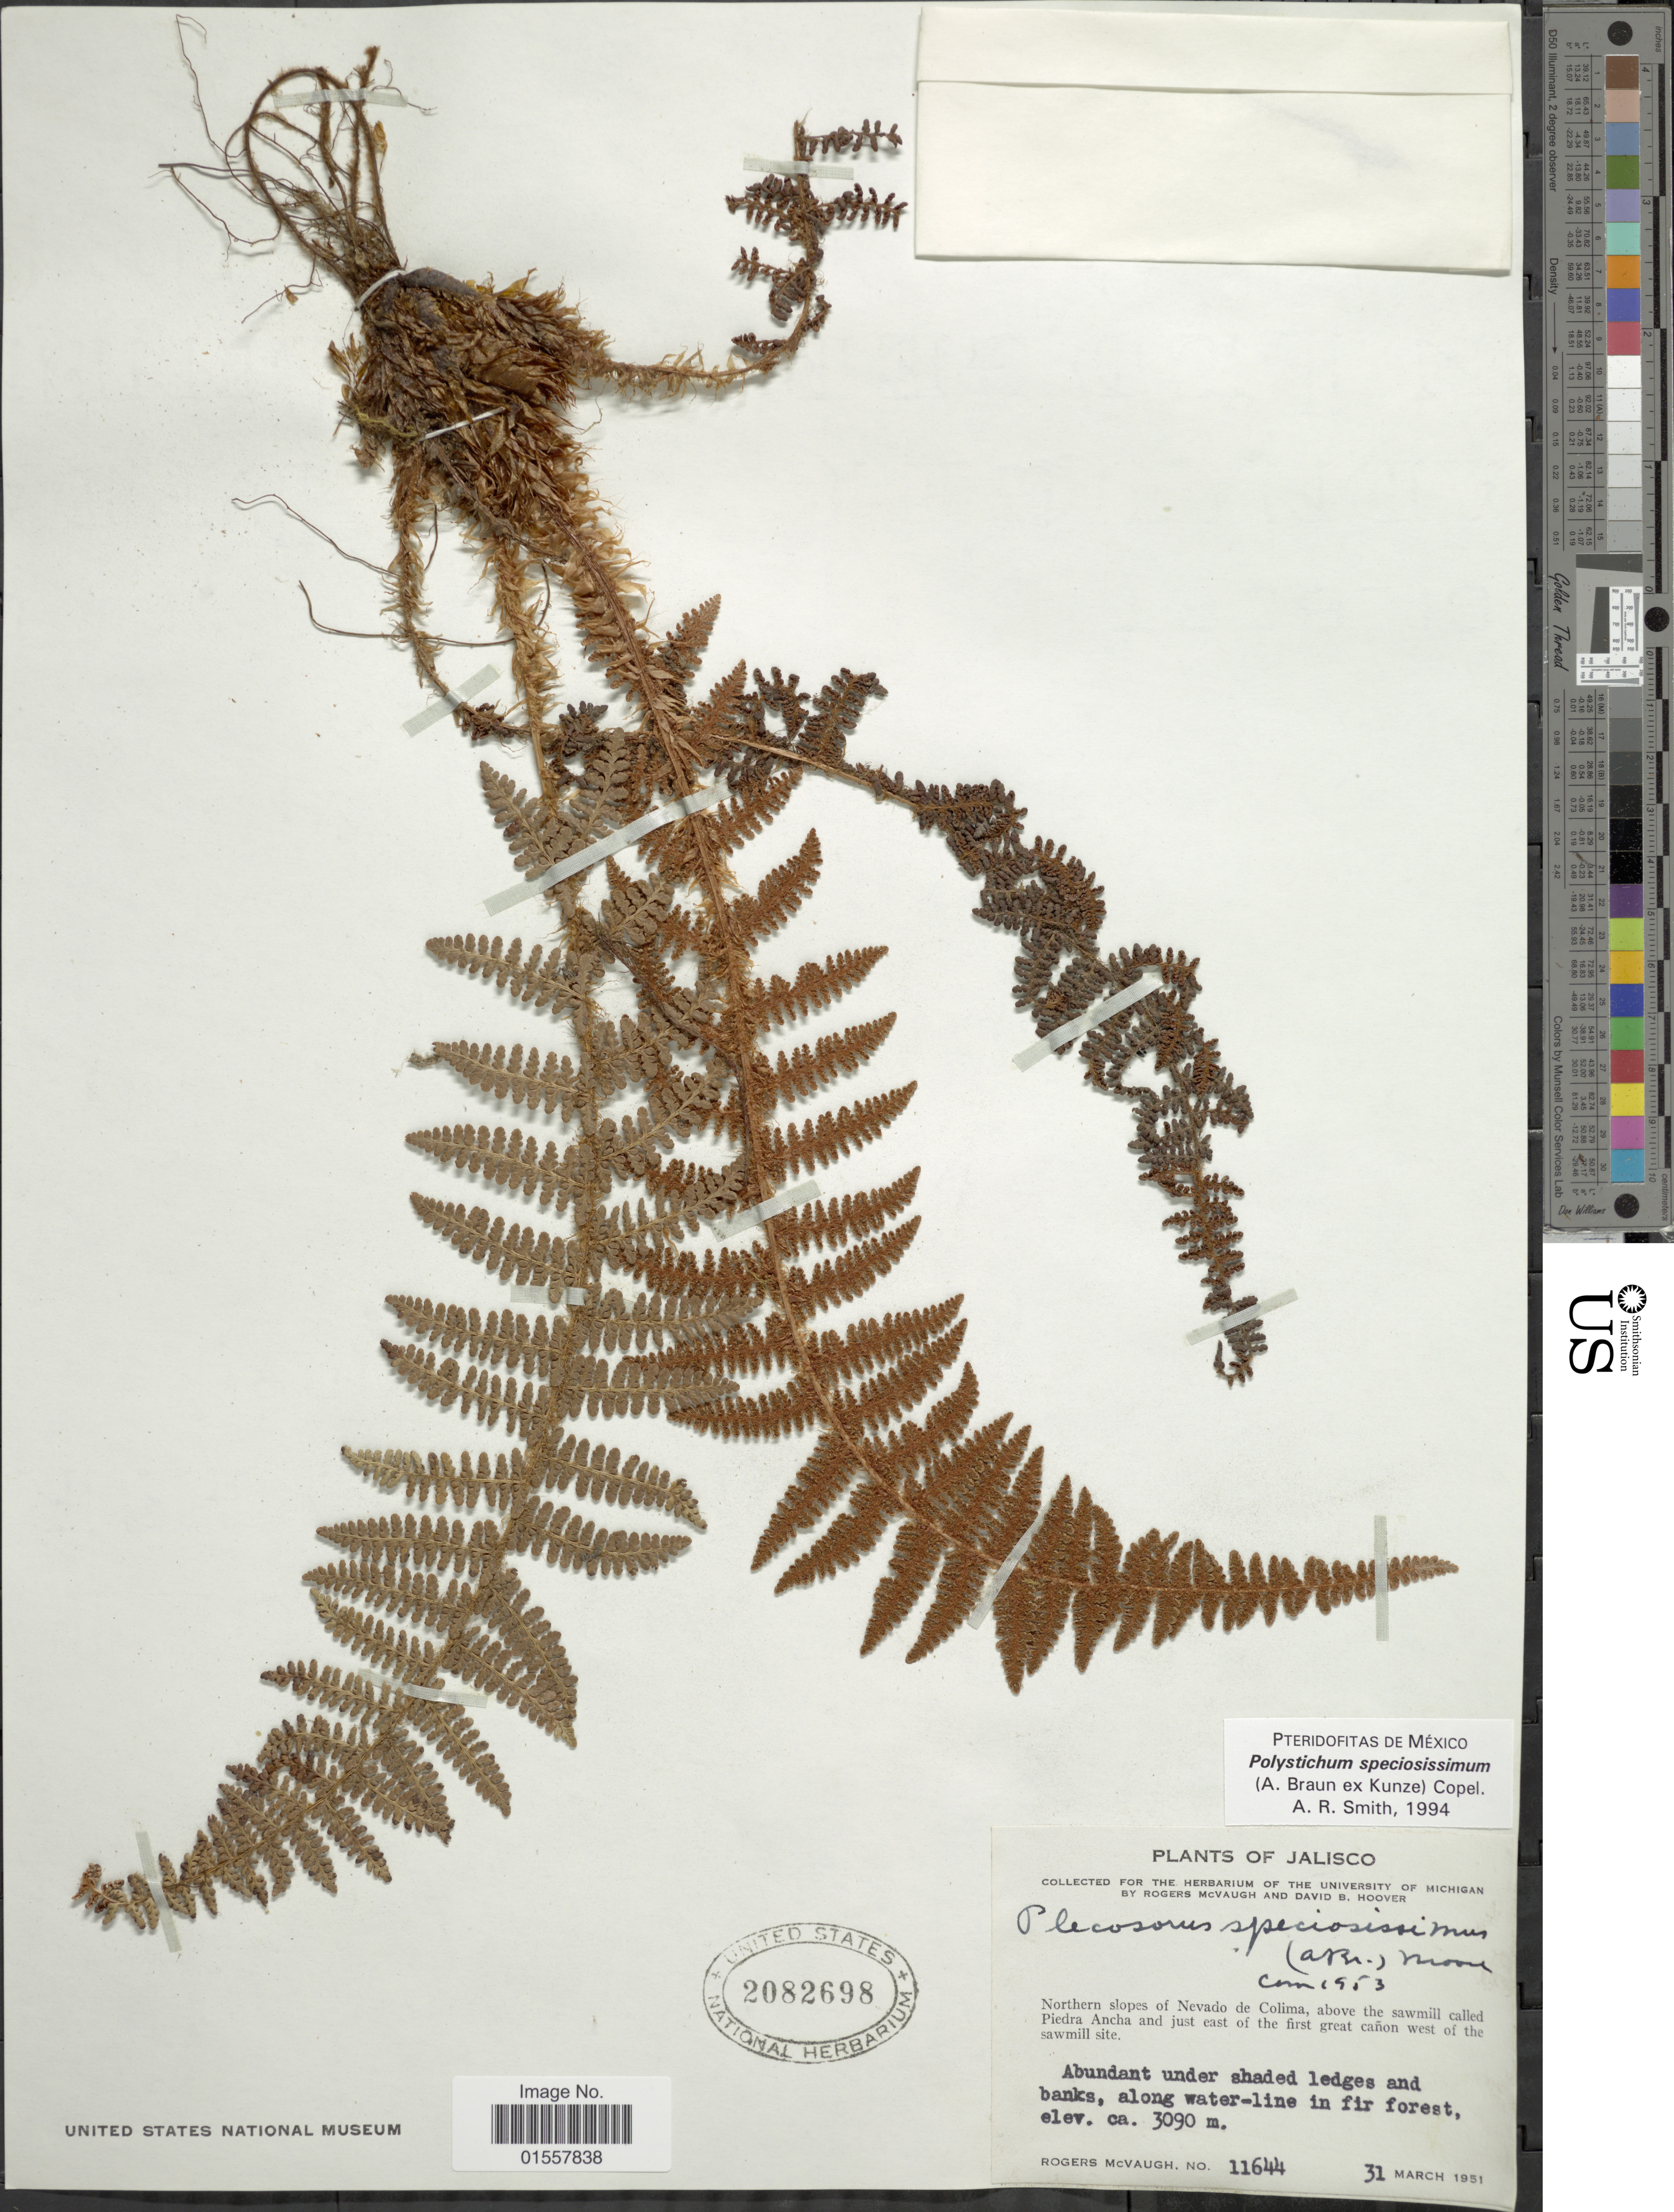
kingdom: Plantae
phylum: Tracheophyta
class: Polypodiopsida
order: Polypodiales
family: Dryopteridaceae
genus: Polystichum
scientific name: Polystichum speciosissimum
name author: (A. Braun ex Kunze) Copel.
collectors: R. McVaugh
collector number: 11644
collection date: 1951-03-31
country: Mexico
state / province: Jalisco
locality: Northern slopes of Nevado de Colima, above the sawmill called Piedra Ancha and just east of the first great canon west of the sawmill site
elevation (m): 3090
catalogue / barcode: US 2082698